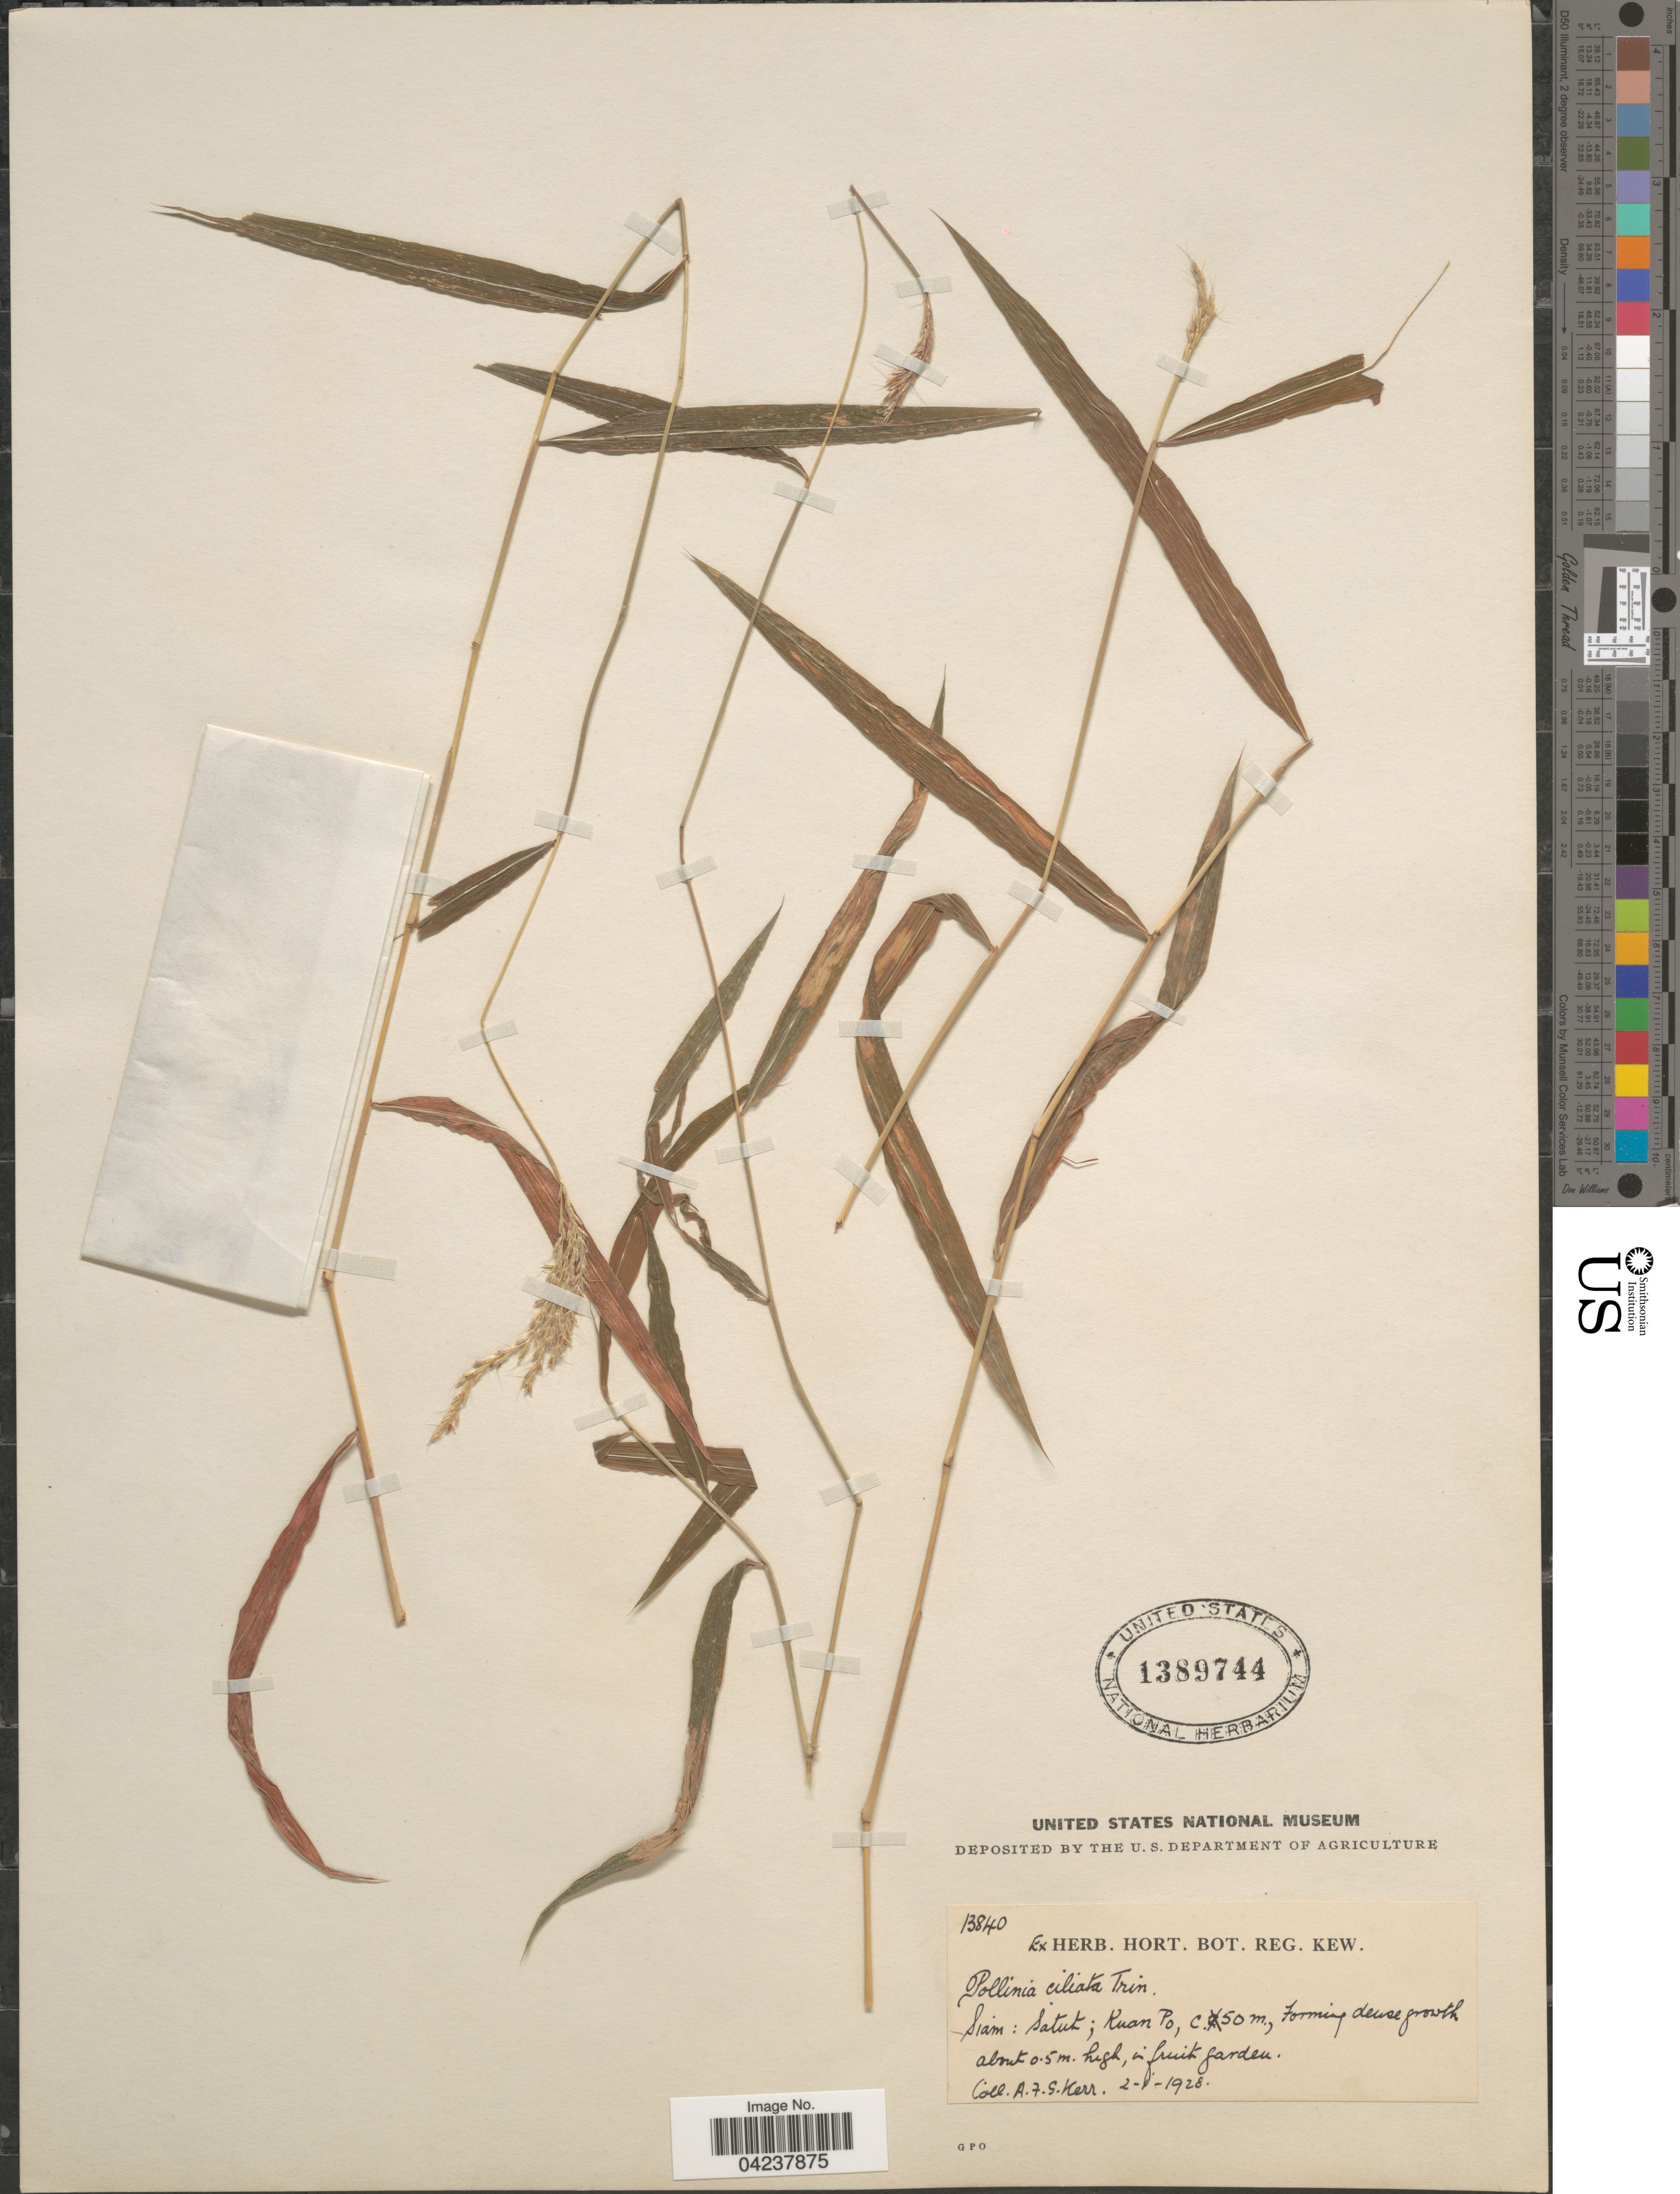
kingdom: Plantae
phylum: Tracheophyta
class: Liliopsida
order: Poales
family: Poaceae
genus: Microstegium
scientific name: Microstegium fasciculatum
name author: (L.) Henr.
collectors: A. F. G. Kerr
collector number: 13840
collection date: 1928-01-02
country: Thailand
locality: Siam: Satuk; Kuan Po.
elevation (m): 50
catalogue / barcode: US 1389744